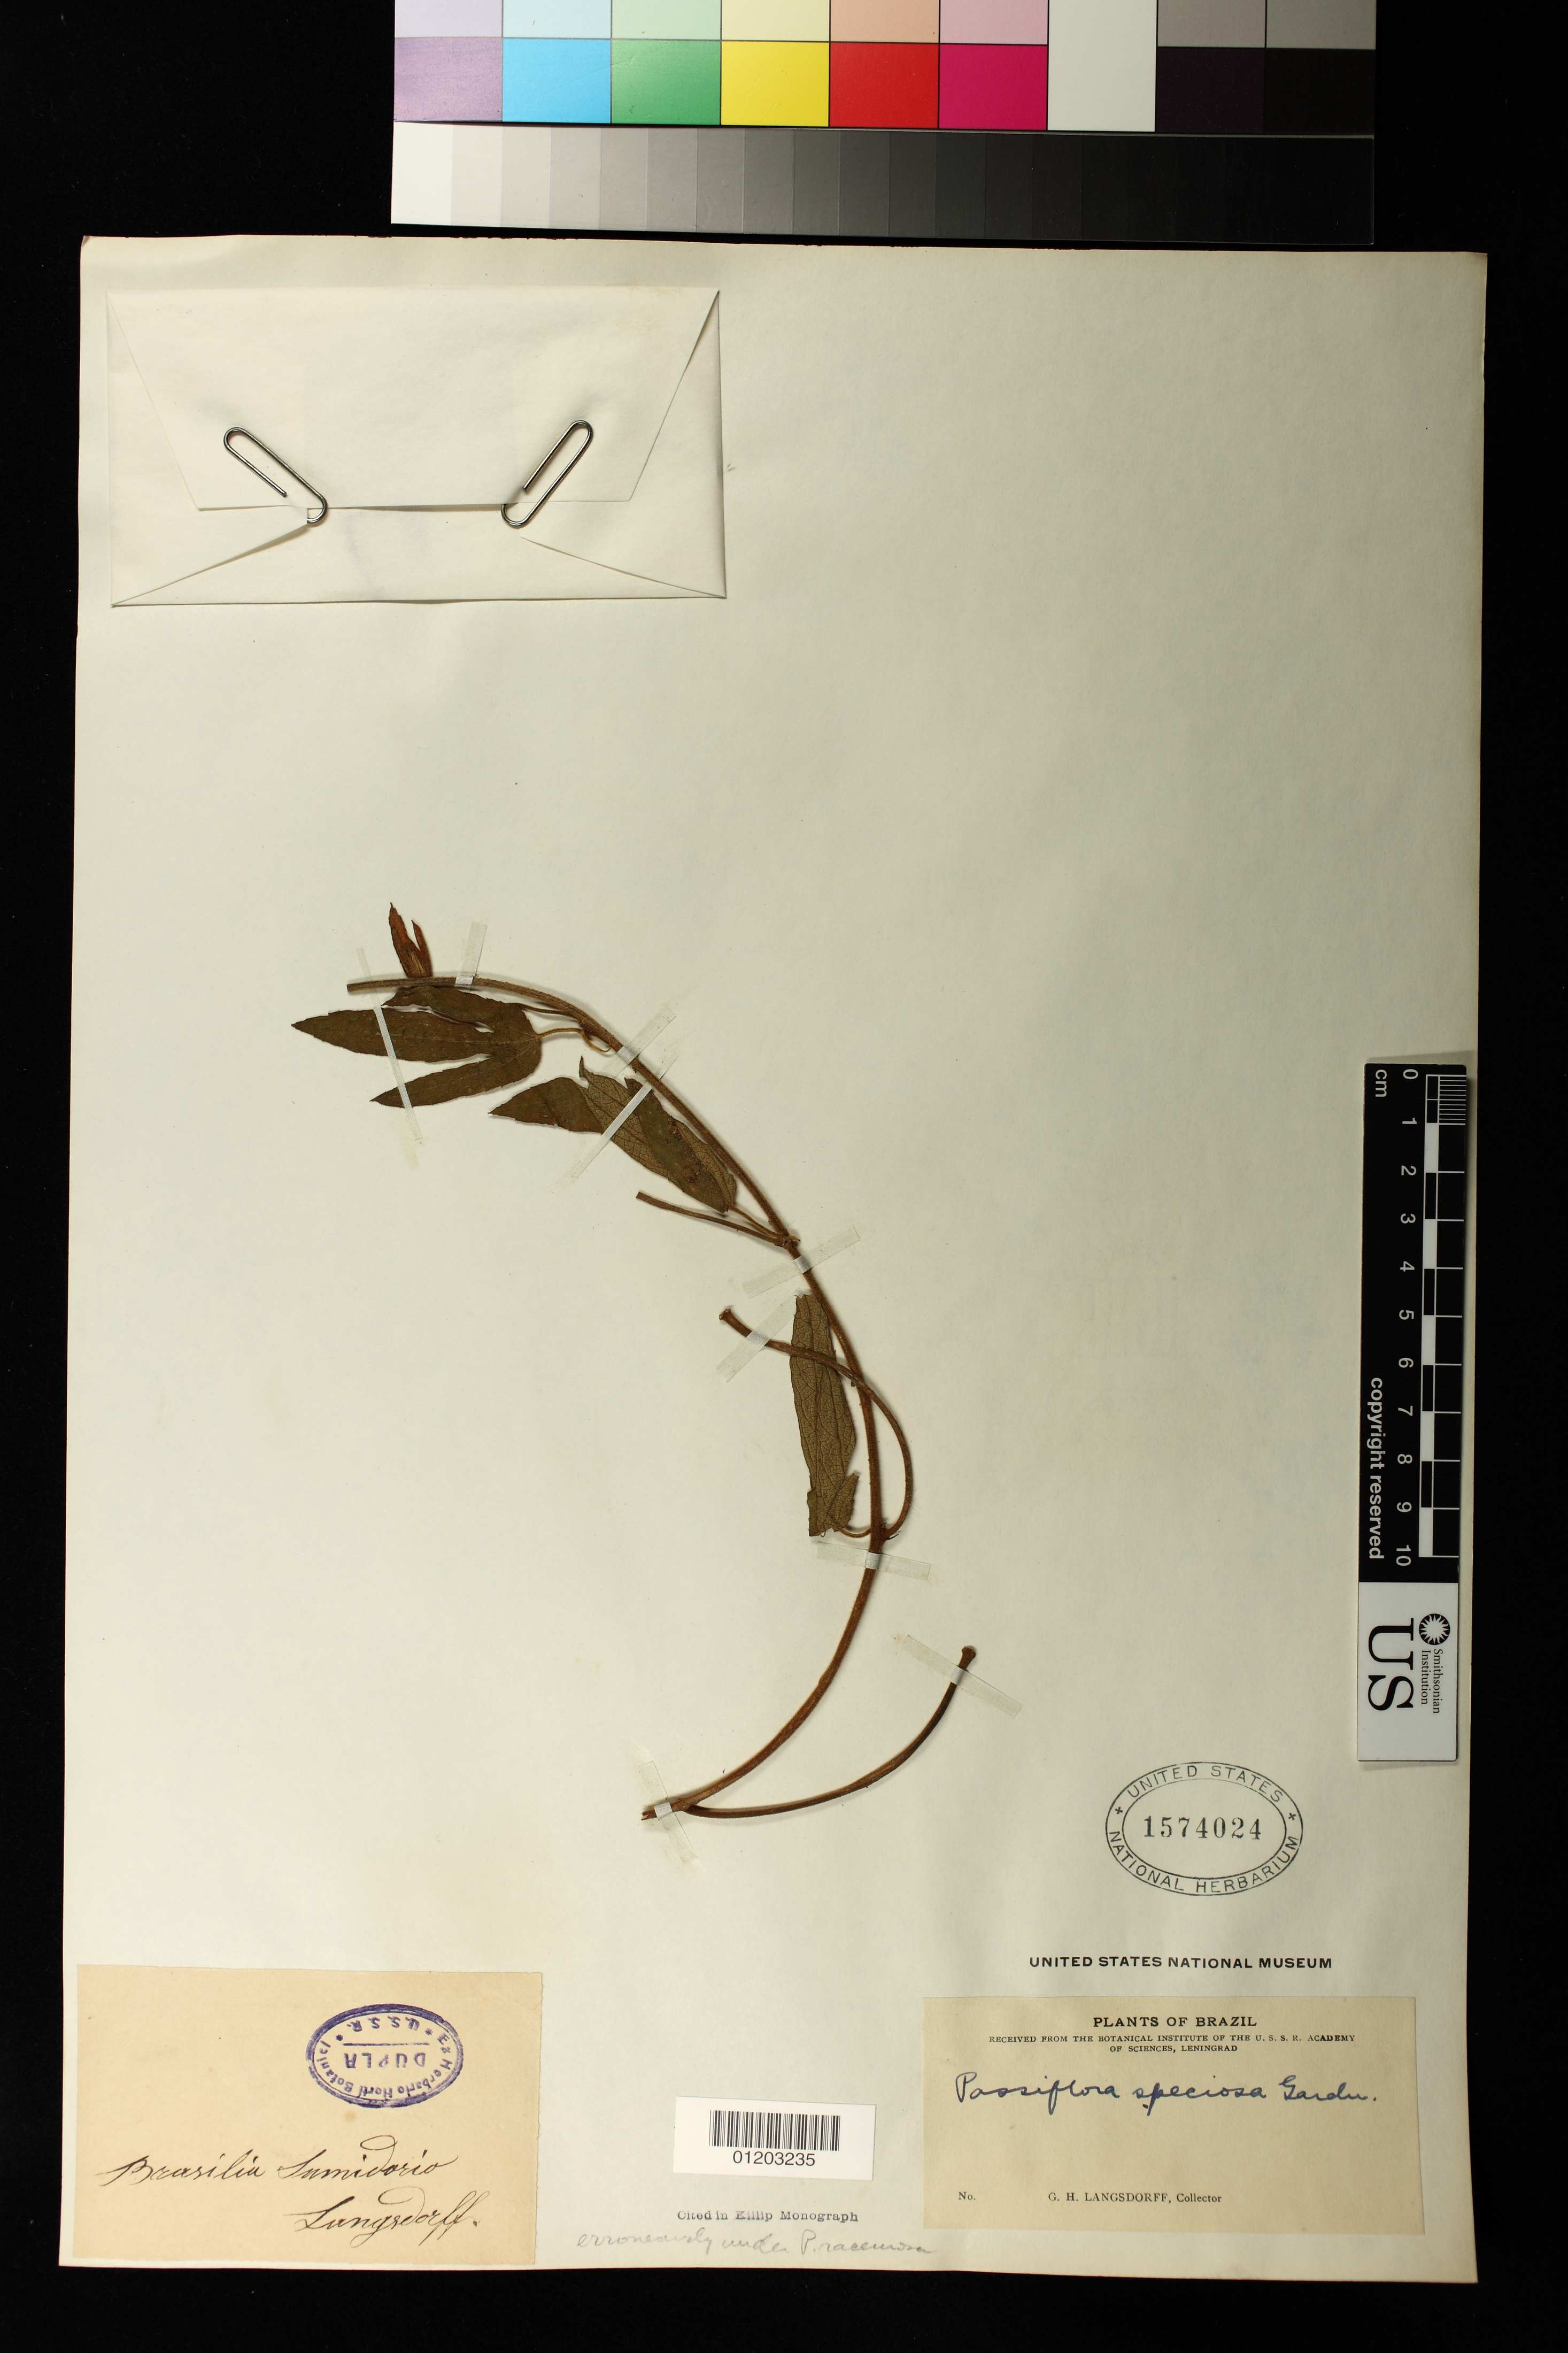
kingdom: Plantae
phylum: Tracheophyta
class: Magnoliopsida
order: Malpighiales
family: Passifloraceae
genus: Passiflora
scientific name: Passiflora speciosa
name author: Gardner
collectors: G. H. von Langsdorff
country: Brazil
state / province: Distrito Federal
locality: Brasilia Sumidorio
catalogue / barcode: US 1574024